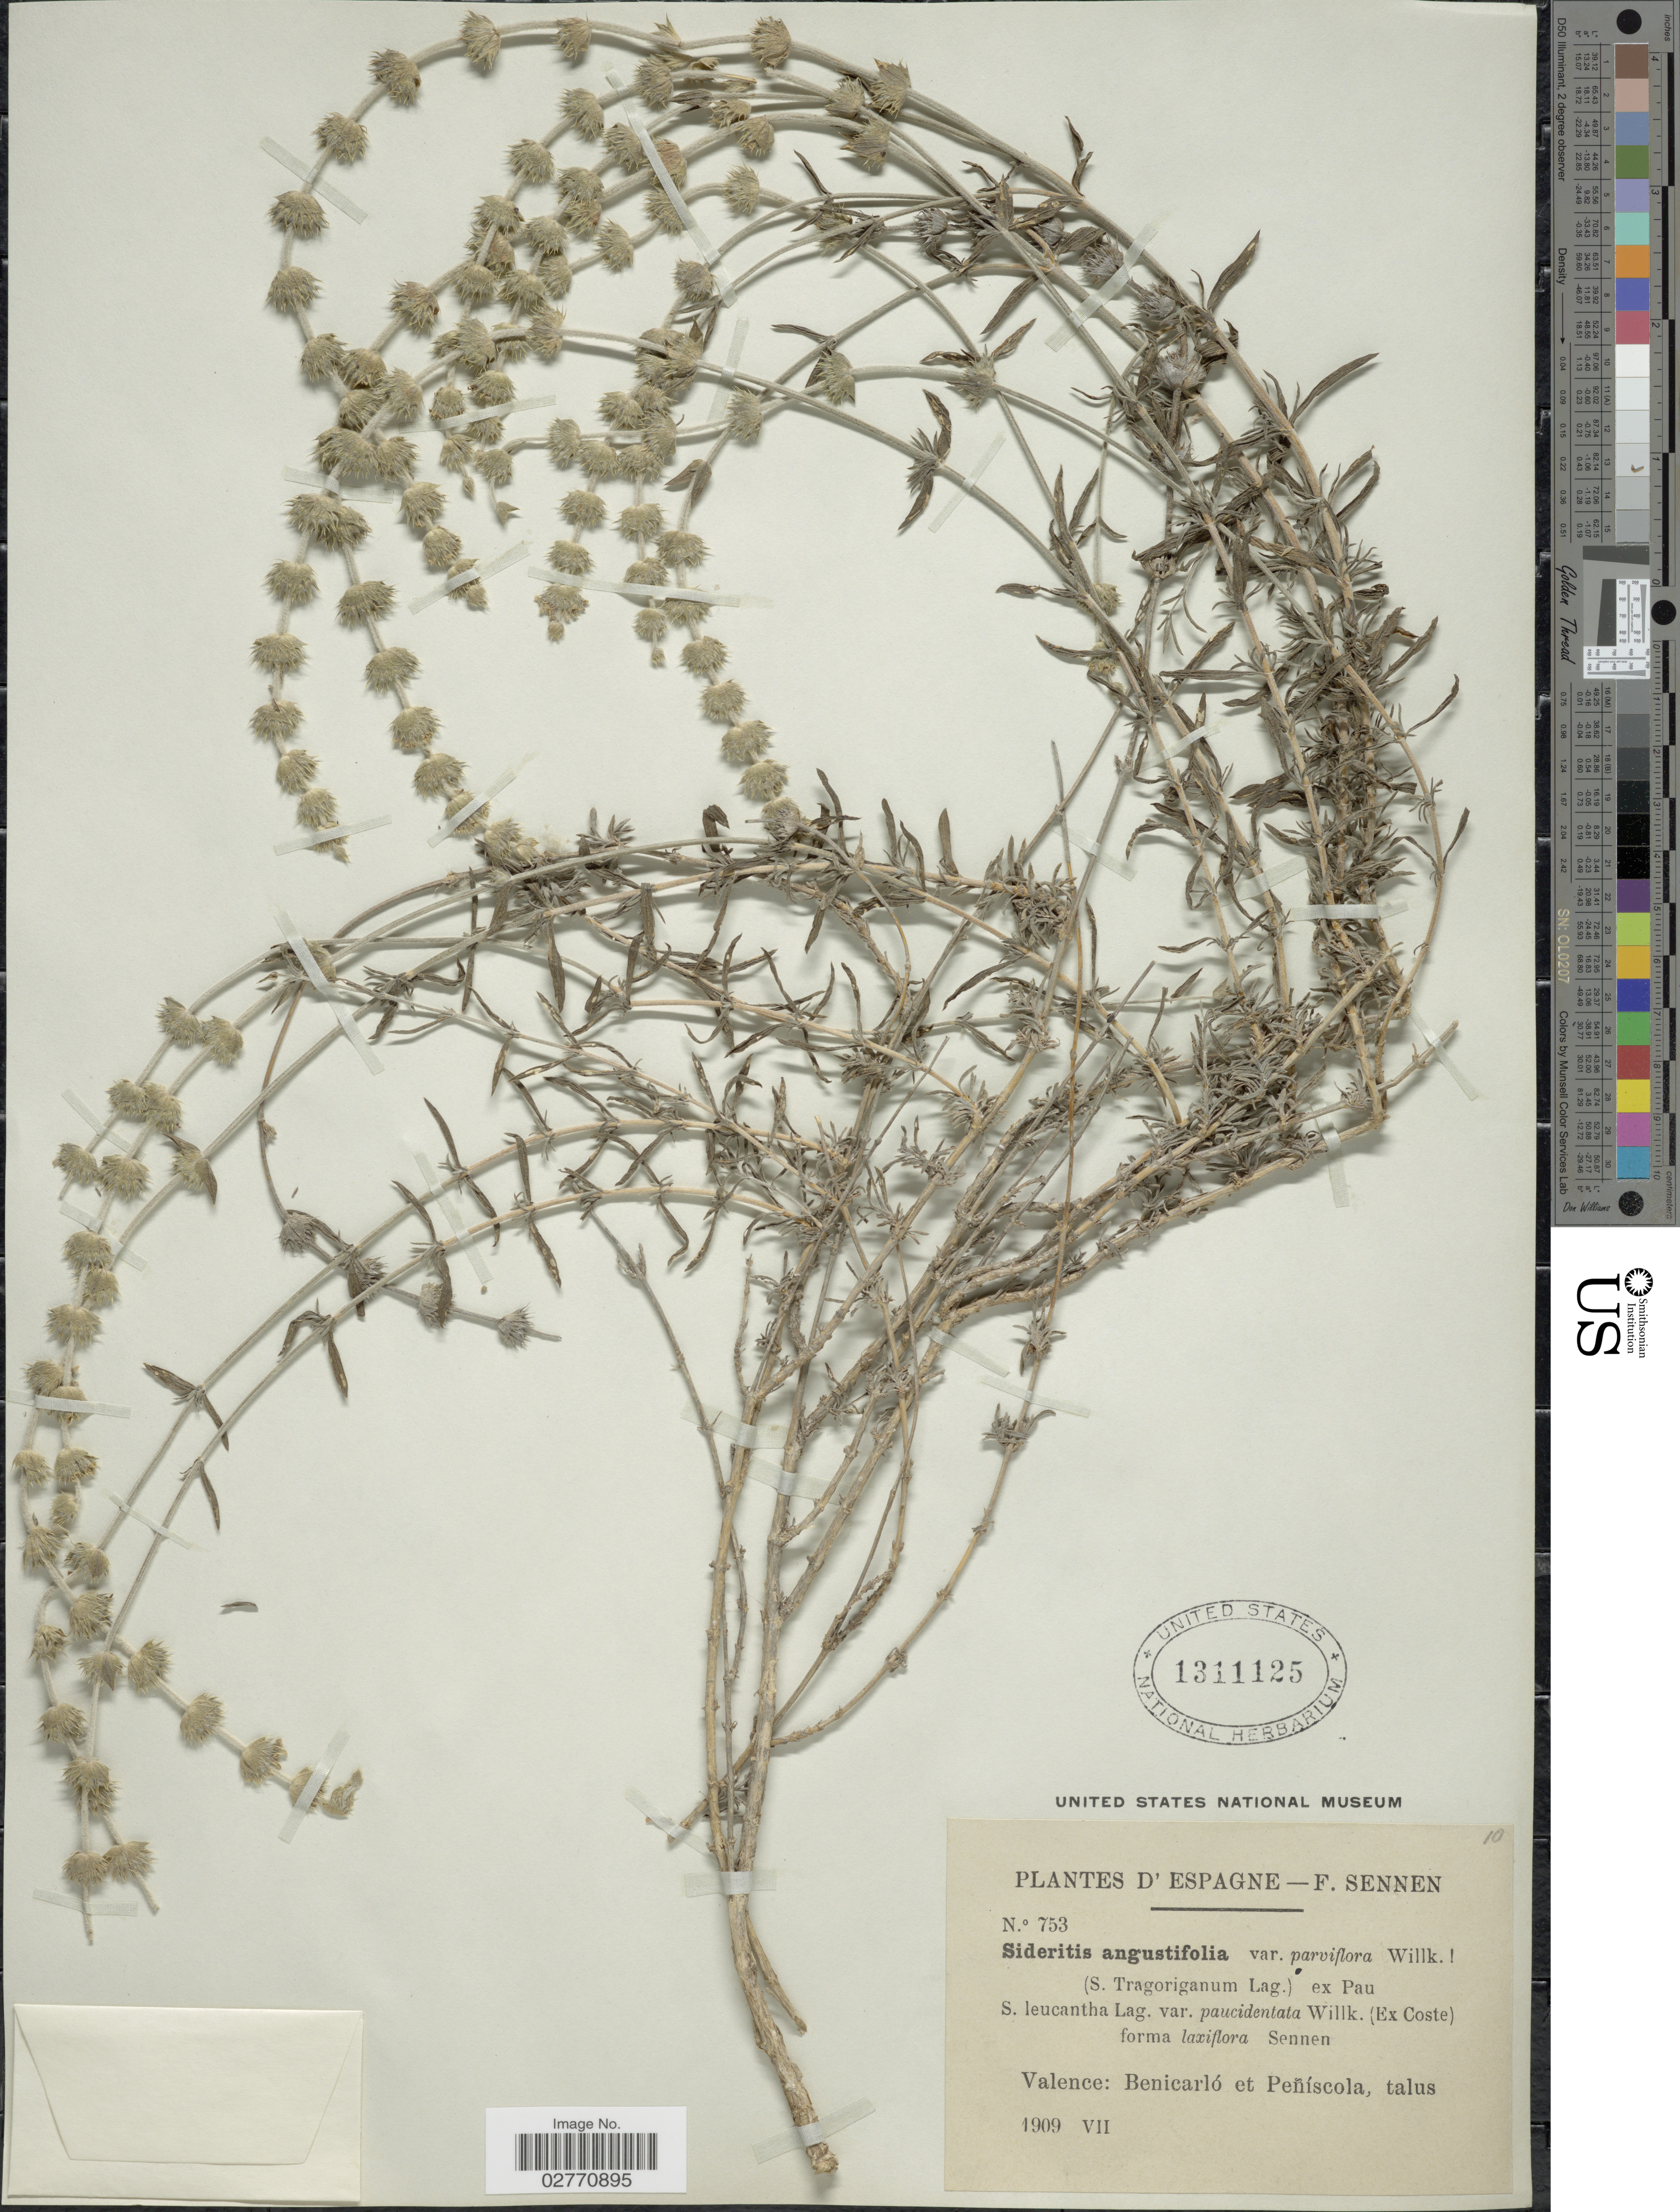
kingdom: Plantae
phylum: Tracheophyta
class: Magnoliopsida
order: Lamiales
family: Lamiaceae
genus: Sideritis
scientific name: Sideritis angustifolia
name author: Lag.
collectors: E. Sennen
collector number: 753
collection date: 1909-07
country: Spain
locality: D'Espagne. Valence: Benicarló et Peníscola, talus.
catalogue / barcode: US 1311125